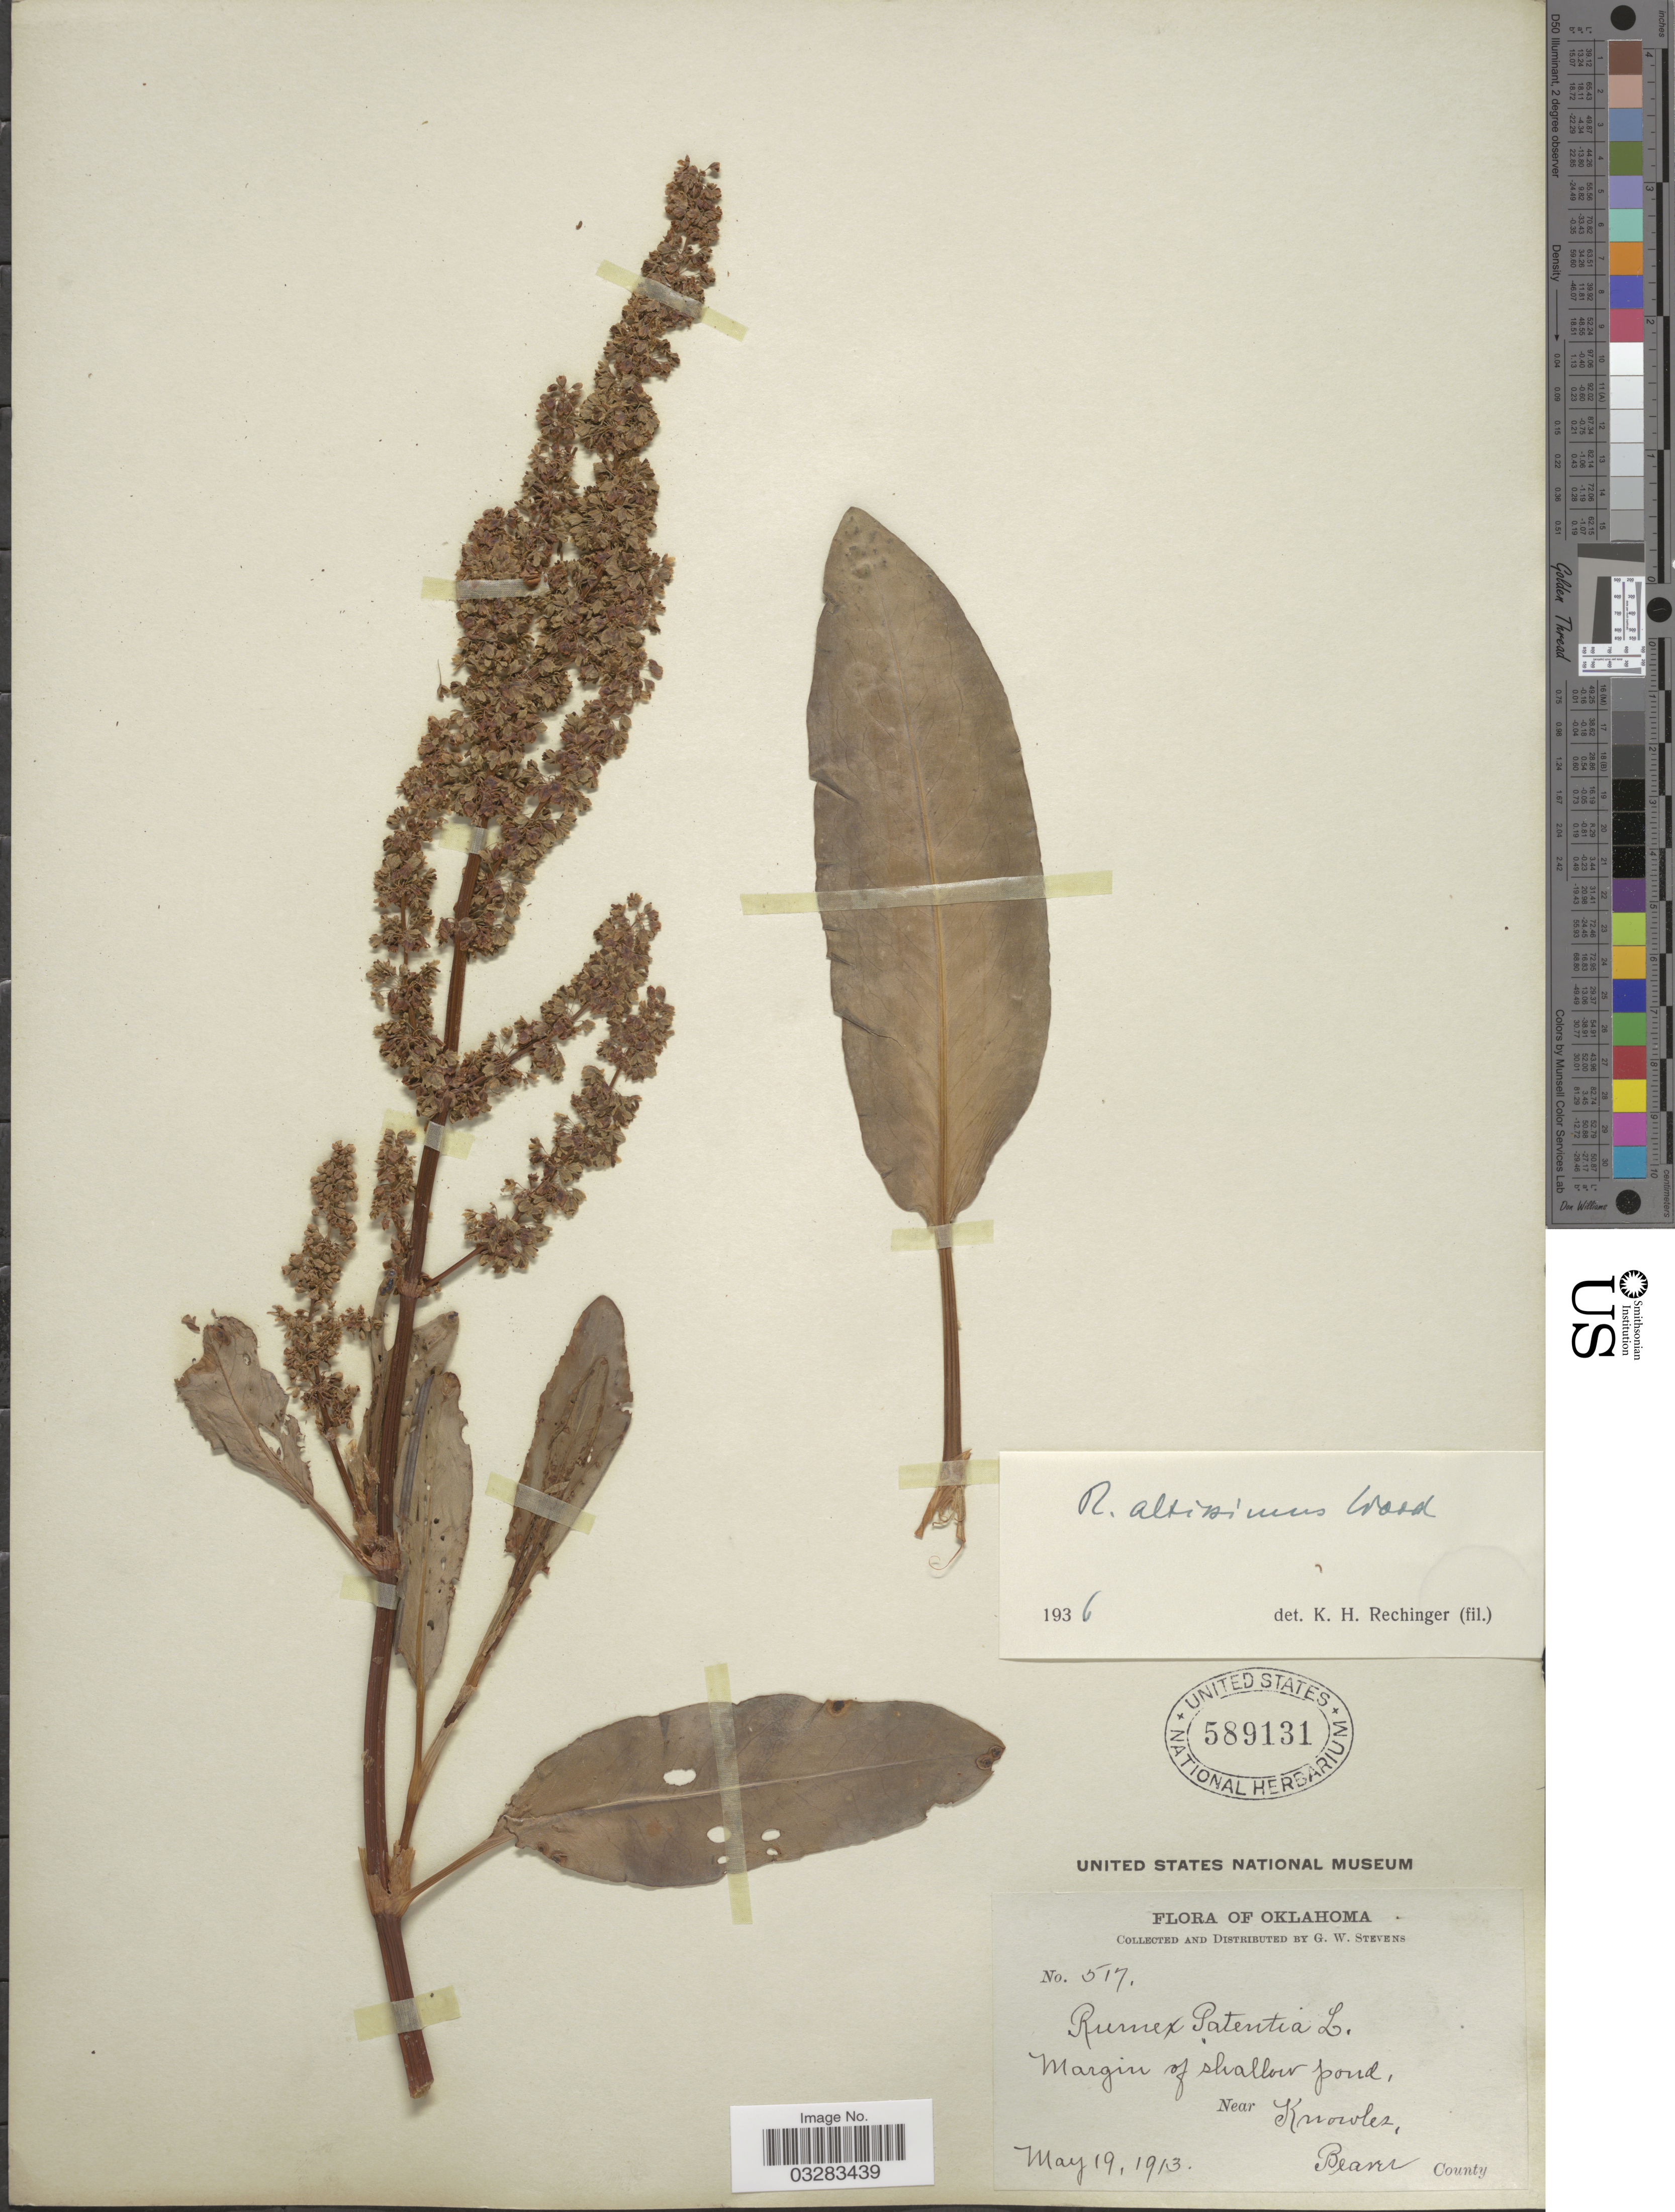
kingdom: Plantae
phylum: Tracheophyta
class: Magnoliopsida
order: Caryophyllales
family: Polygonaceae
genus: Rumex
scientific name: Rumex altissimus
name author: Alph. Wood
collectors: G. W. Stevens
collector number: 517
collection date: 1913-05-19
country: United States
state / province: Oklahoma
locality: Margin of shallow pond, near Knowles, Beaver County.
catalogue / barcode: US 589131